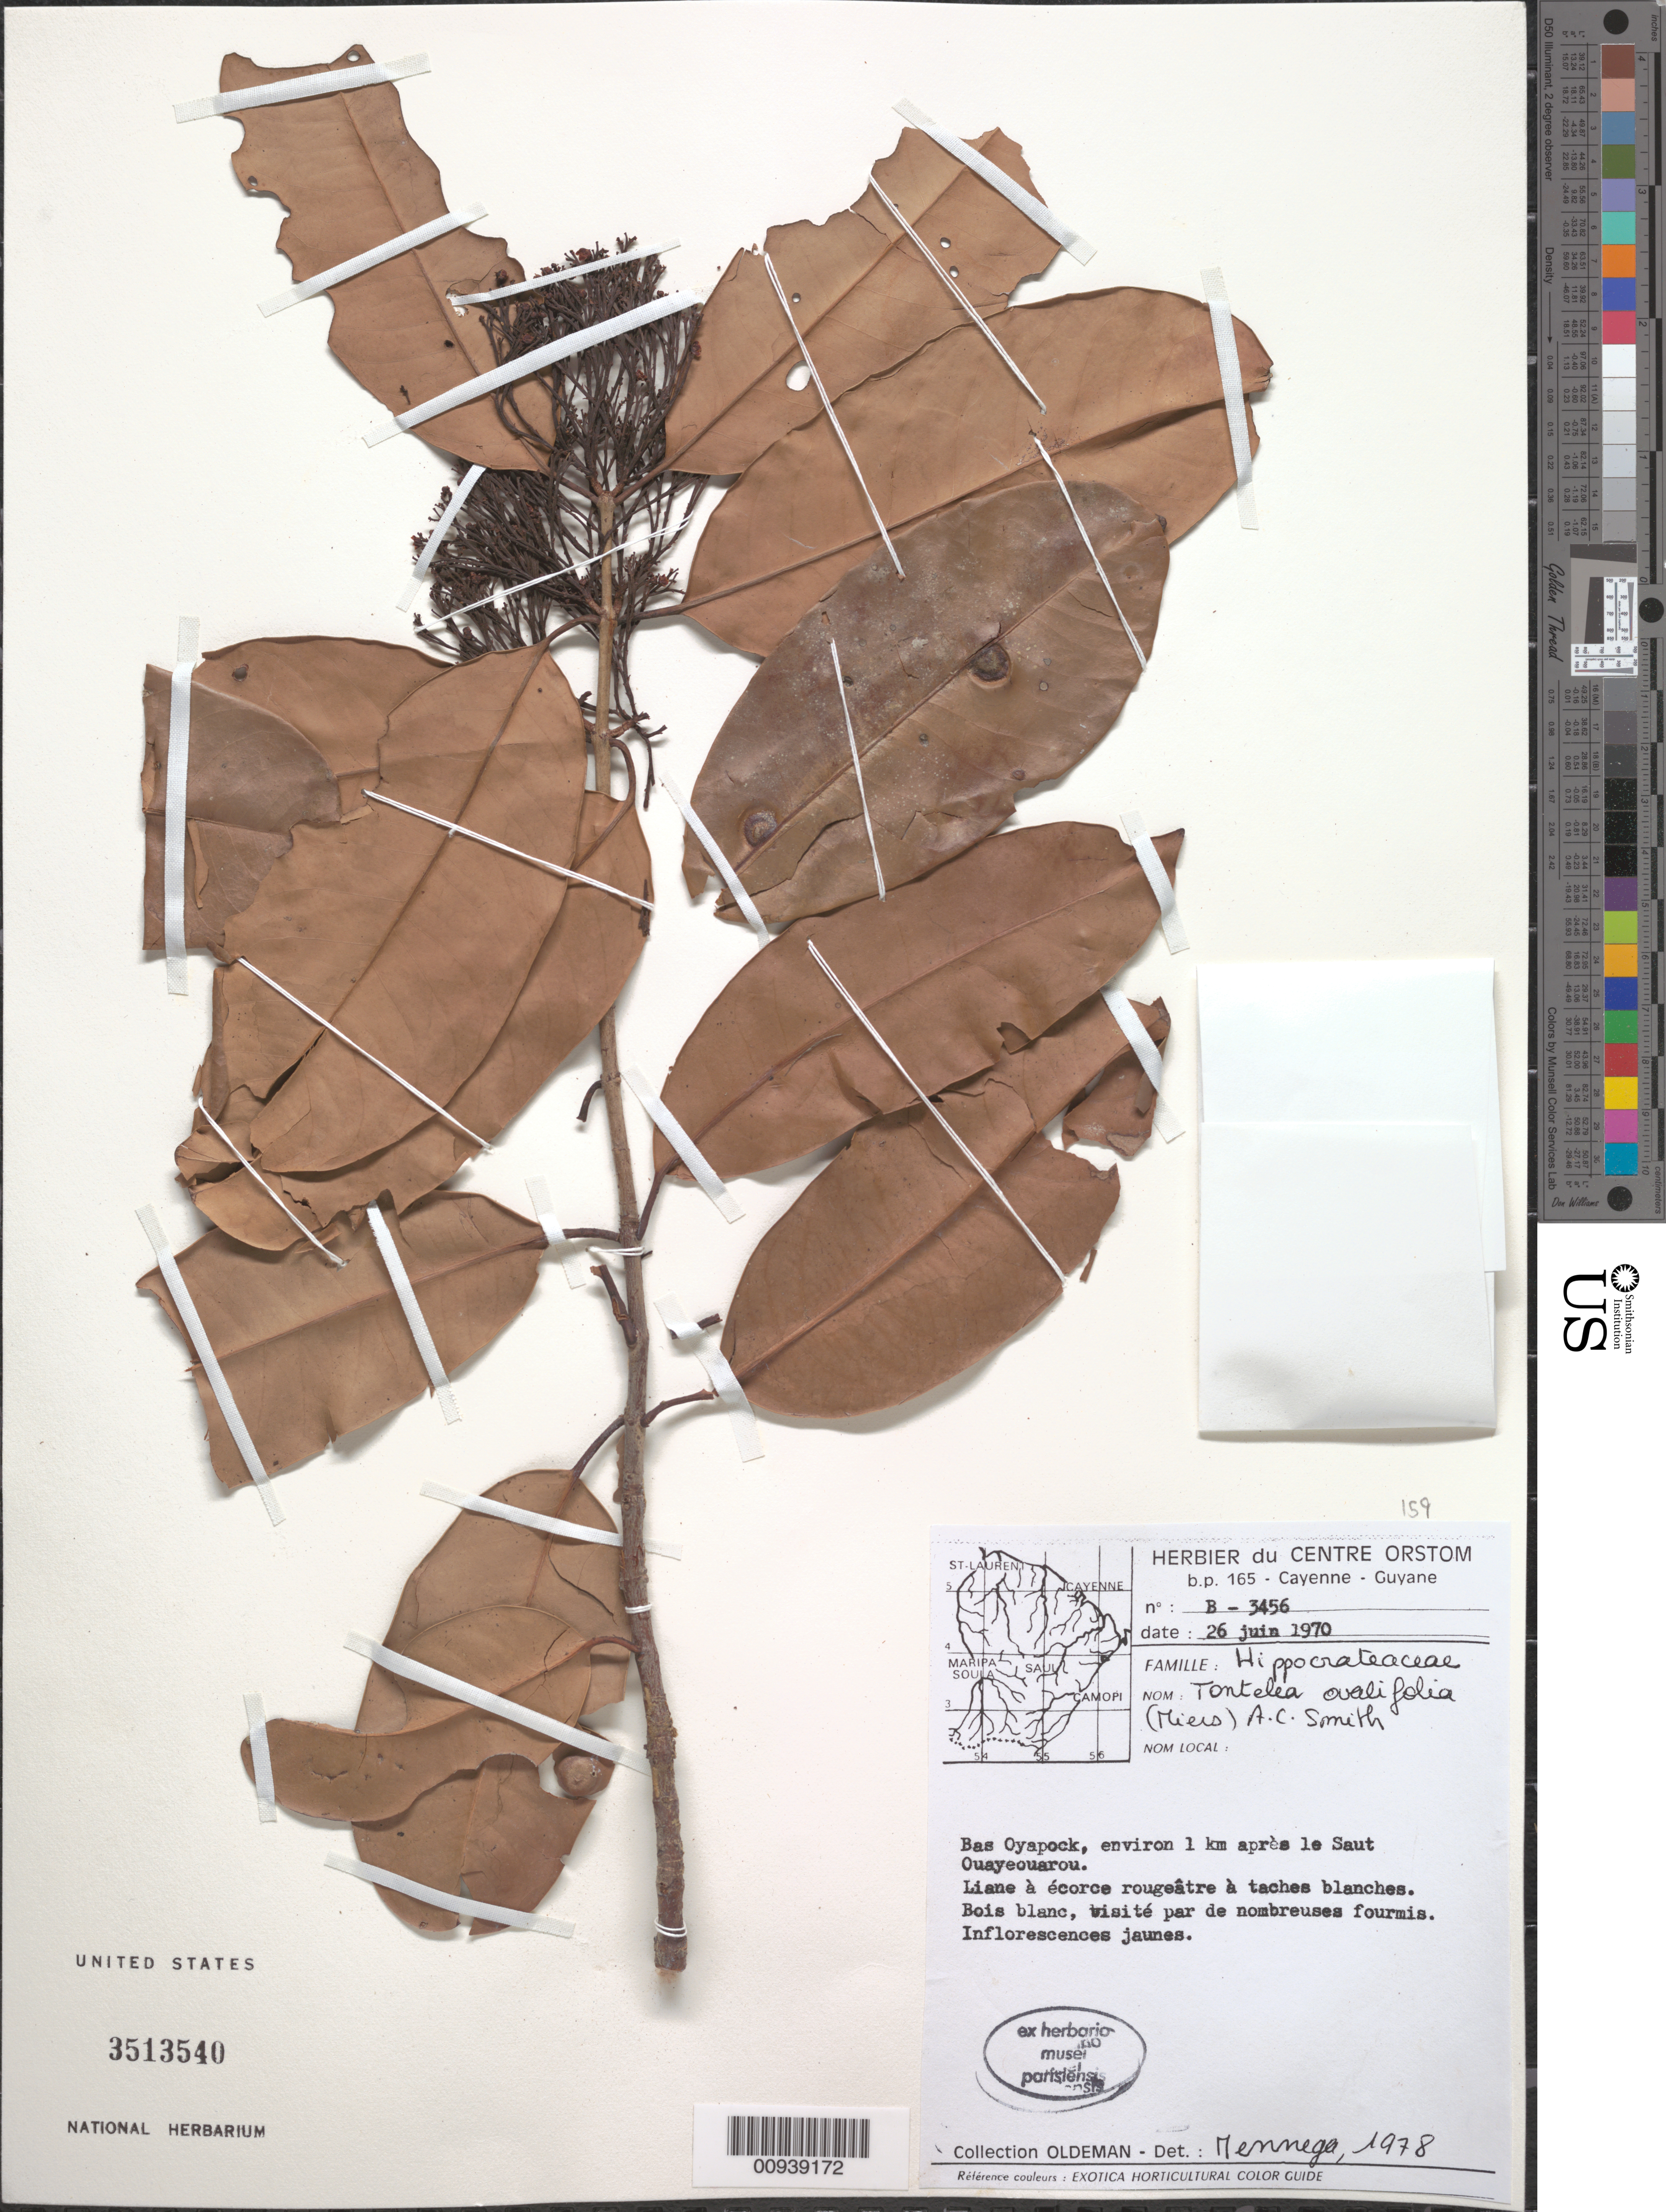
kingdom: Plantae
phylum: Tracheophyta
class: Magnoliopsida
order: Celastrales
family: Celastraceae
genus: Tontelea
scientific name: Tontelea ovalifolia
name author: (Miers) A.C. Sm.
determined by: Mennega, A. M. W.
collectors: R. Oldeman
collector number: B 3456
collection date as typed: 26-Jun-70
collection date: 1970-06-26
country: French Guiana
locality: Bas Oyapock, environ 1km apres le Saut Ouayeouarou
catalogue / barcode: US 3513540